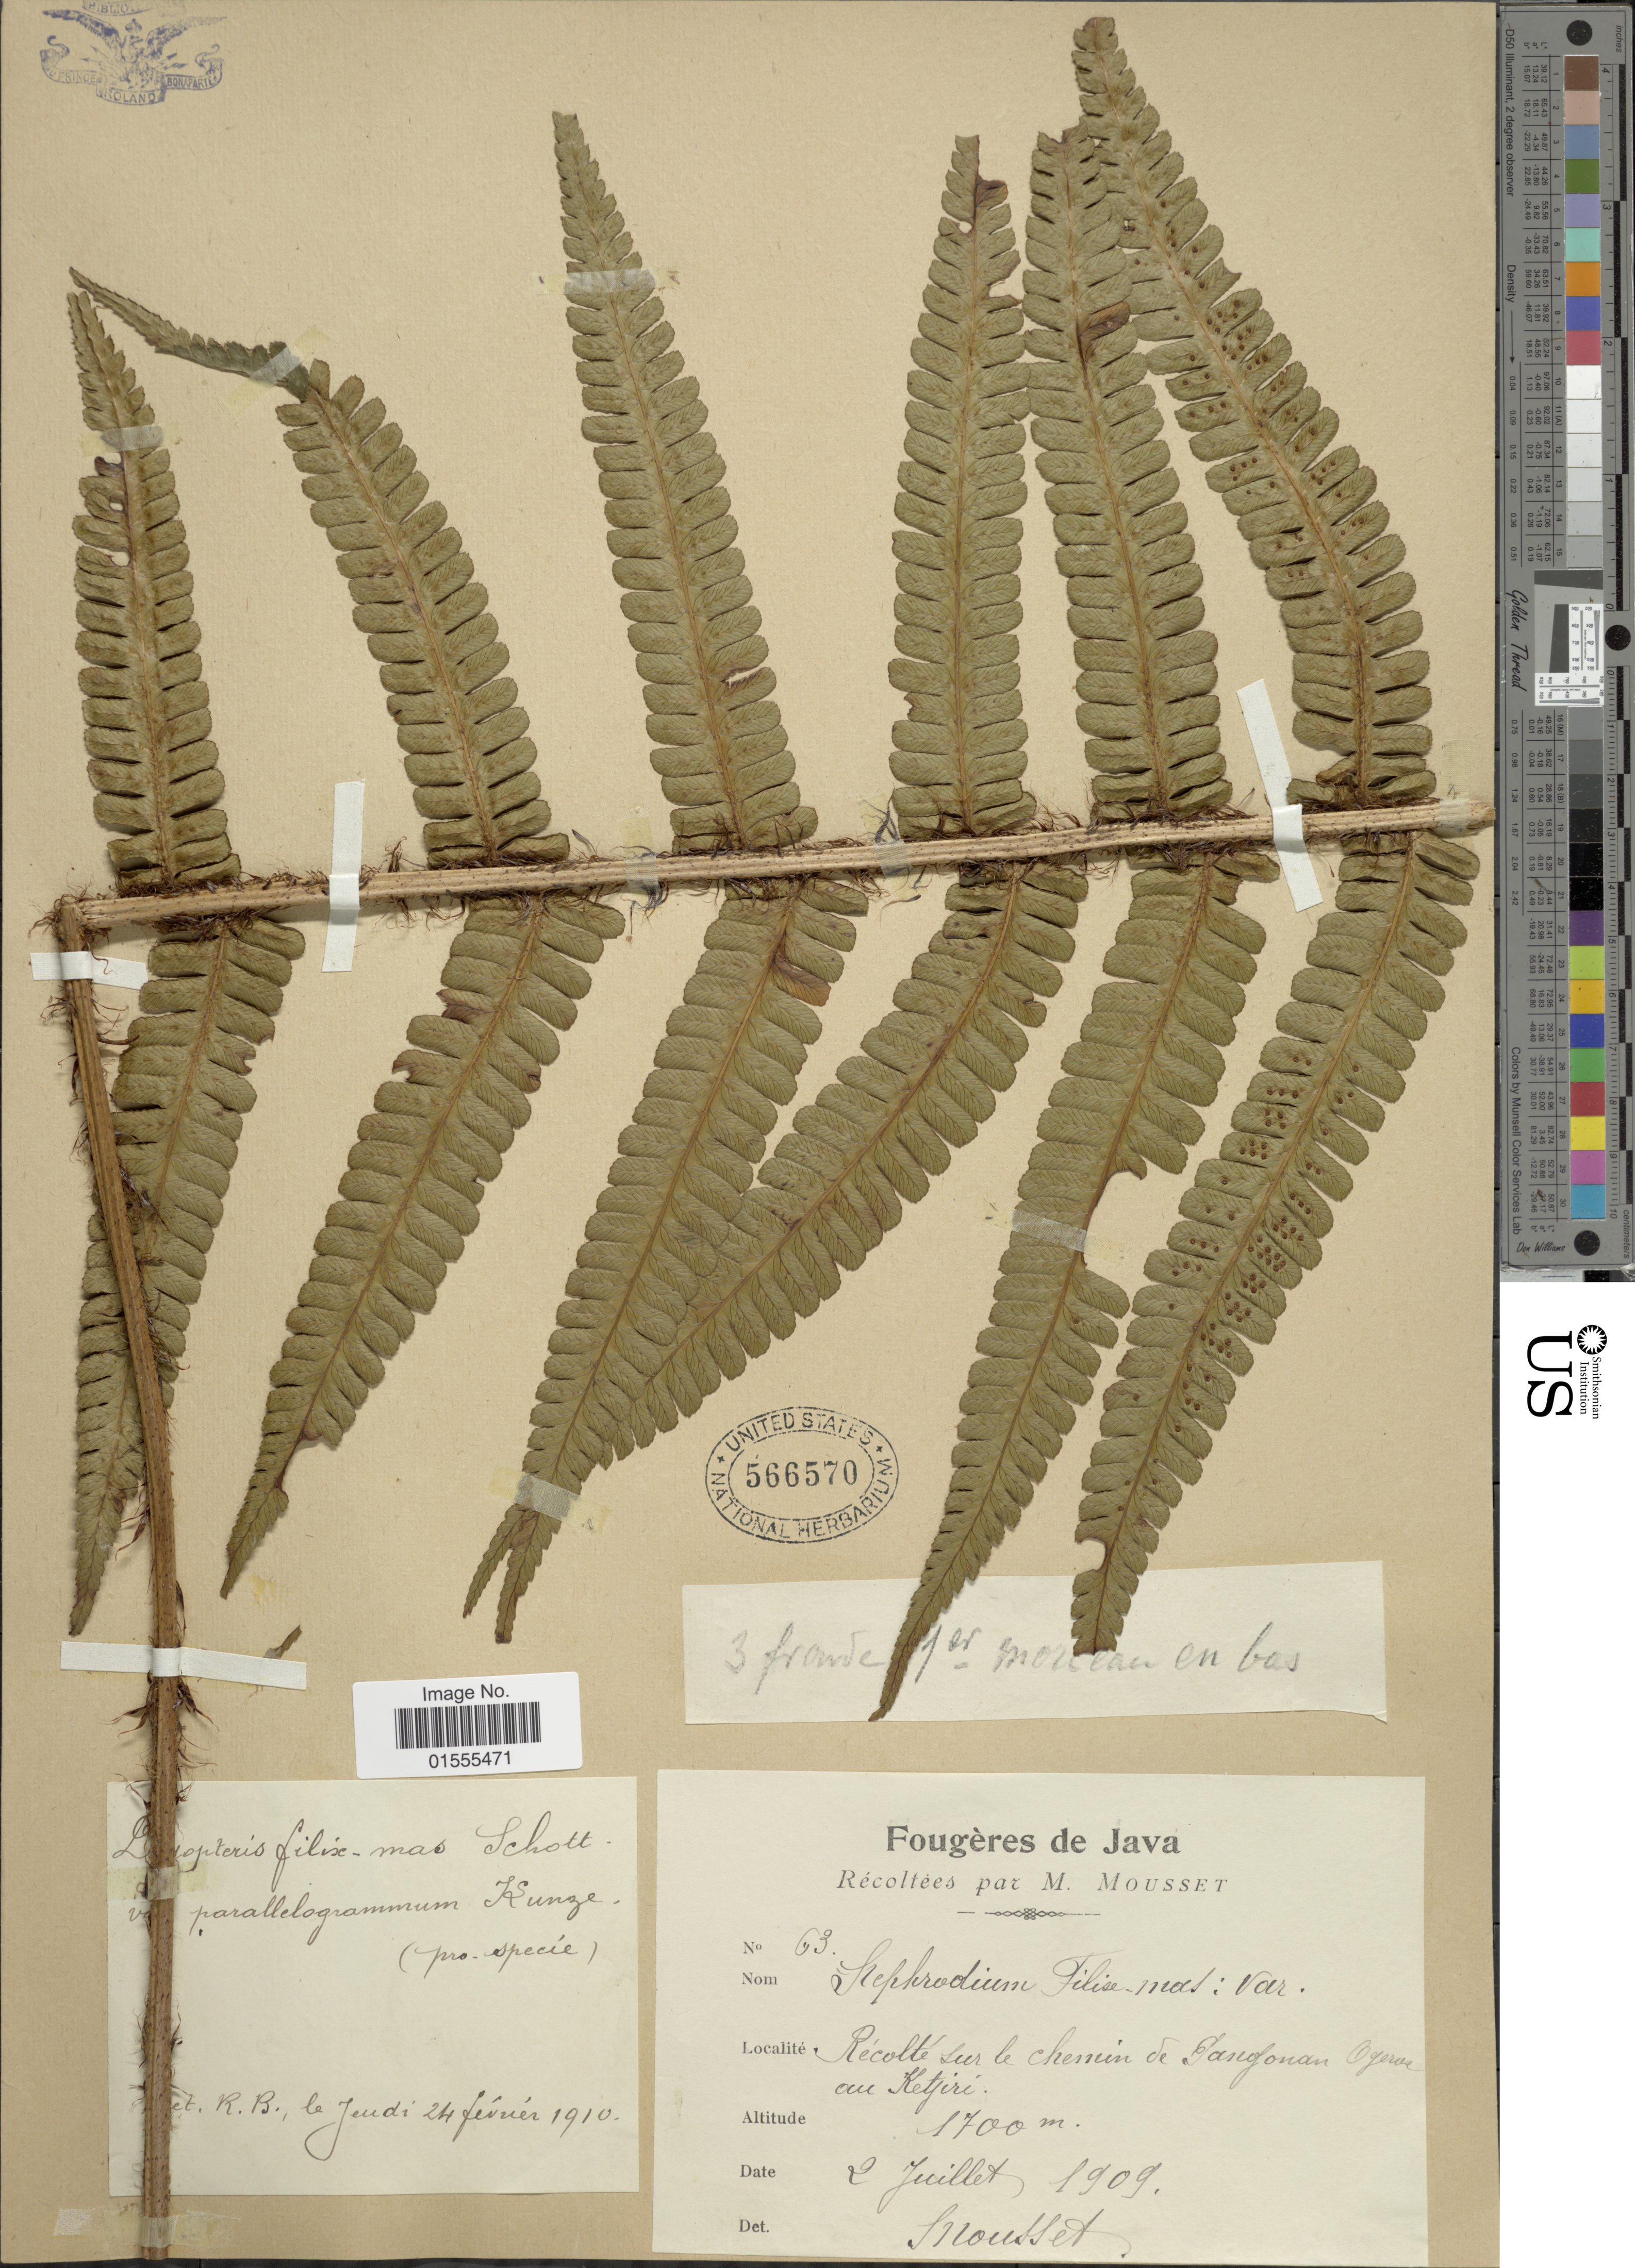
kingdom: Plantae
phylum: Tracheophyta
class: Polypodiopsida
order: Polypodiales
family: Dryopteridaceae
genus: Dryopteris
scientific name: Dryopteris wallichiana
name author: (Spreng.) Hyl.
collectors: Mousset, --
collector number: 63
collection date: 1909-07-02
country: Indonesia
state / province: Java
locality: Recolte dur le chemin de Sangouan Ogeroe an Ketjiri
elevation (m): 1700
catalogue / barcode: US 566570